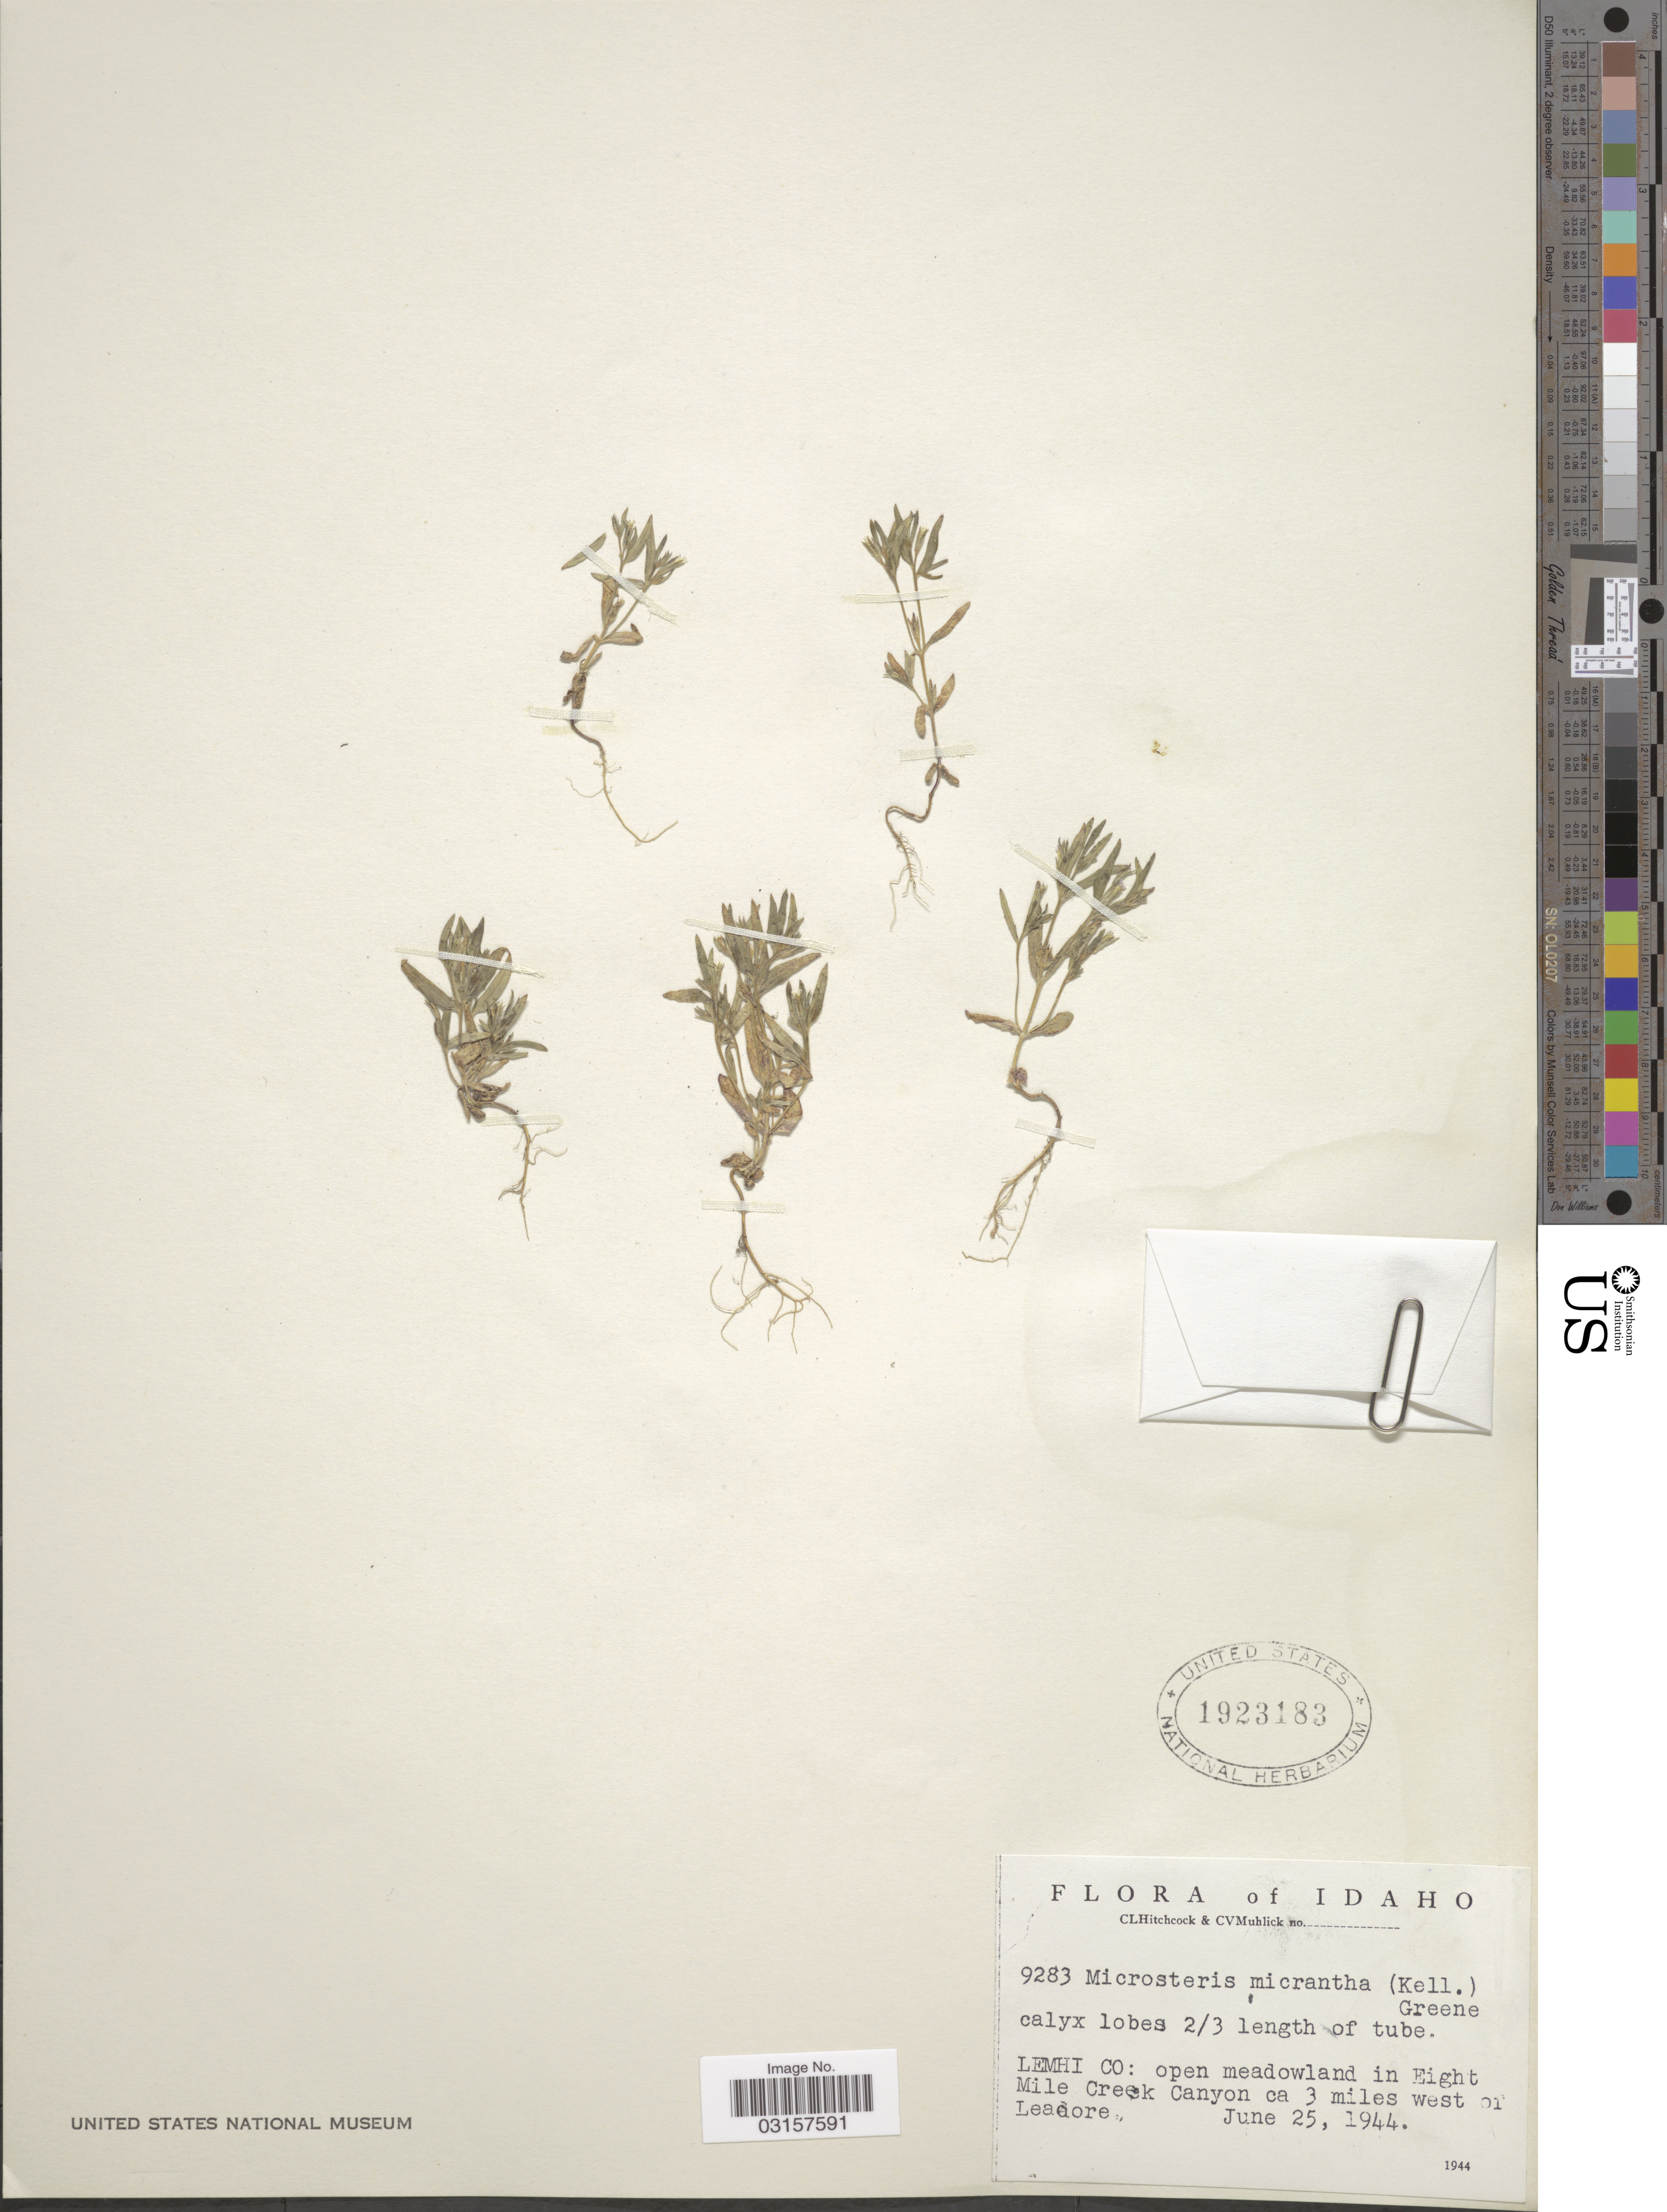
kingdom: Plantae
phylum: Tracheophyta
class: Magnoliopsida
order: Ericales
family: Polemoniaceae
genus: Microsteris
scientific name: Microsteris gracilis var. gracilis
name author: (Hook.) Greene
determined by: (US) Smithsonian Institution - National Museum of Natural History - Department of Botany (UNITED STATES)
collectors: C. L. Hitchcock & C. V. Muhlick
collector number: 9283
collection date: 1944-06-25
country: United States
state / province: Idaho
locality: Lemhi Co: open meadowland in Eight Mile Creek Canyon ca 3 miles west of Leadore.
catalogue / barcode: US 1923183